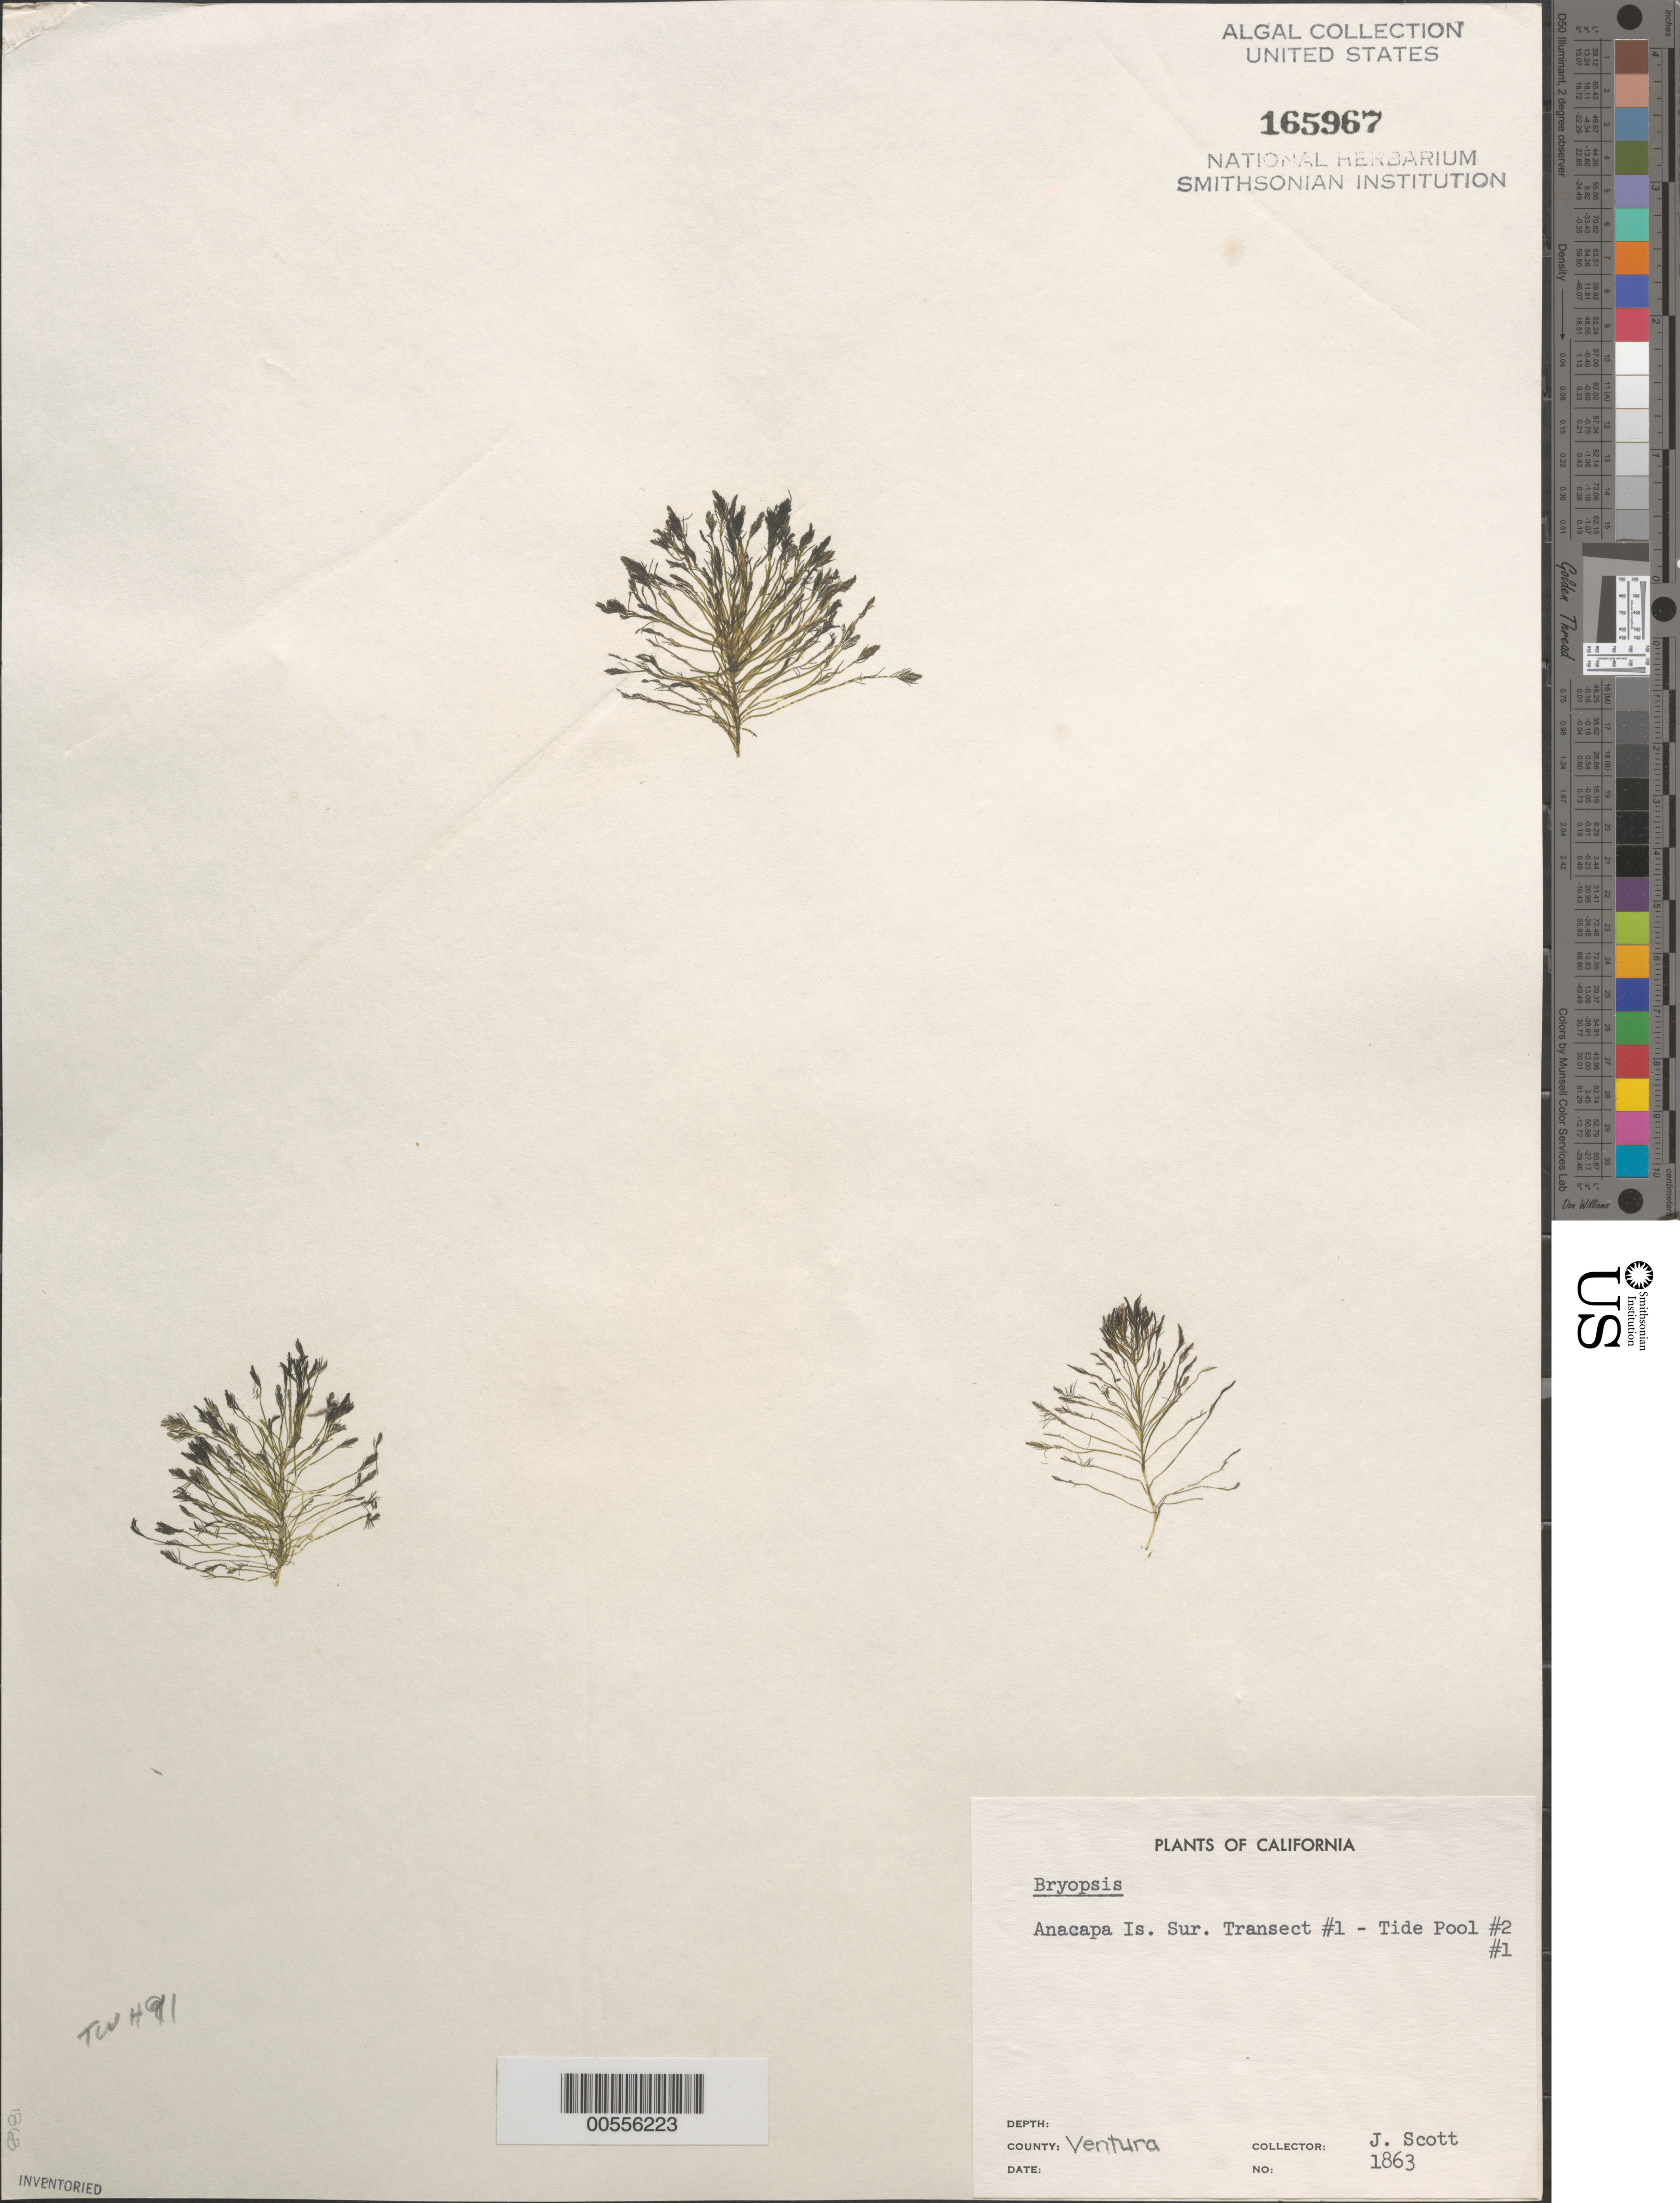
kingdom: Plantae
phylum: Chlorophyta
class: Ulvophyceae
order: Bryopsidales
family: Bryopsidaceae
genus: Bryopsis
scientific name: Bryopsis sp.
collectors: J. Scott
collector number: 1863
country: United States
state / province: California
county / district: Ventura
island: Anacapa Island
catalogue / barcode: US 165967